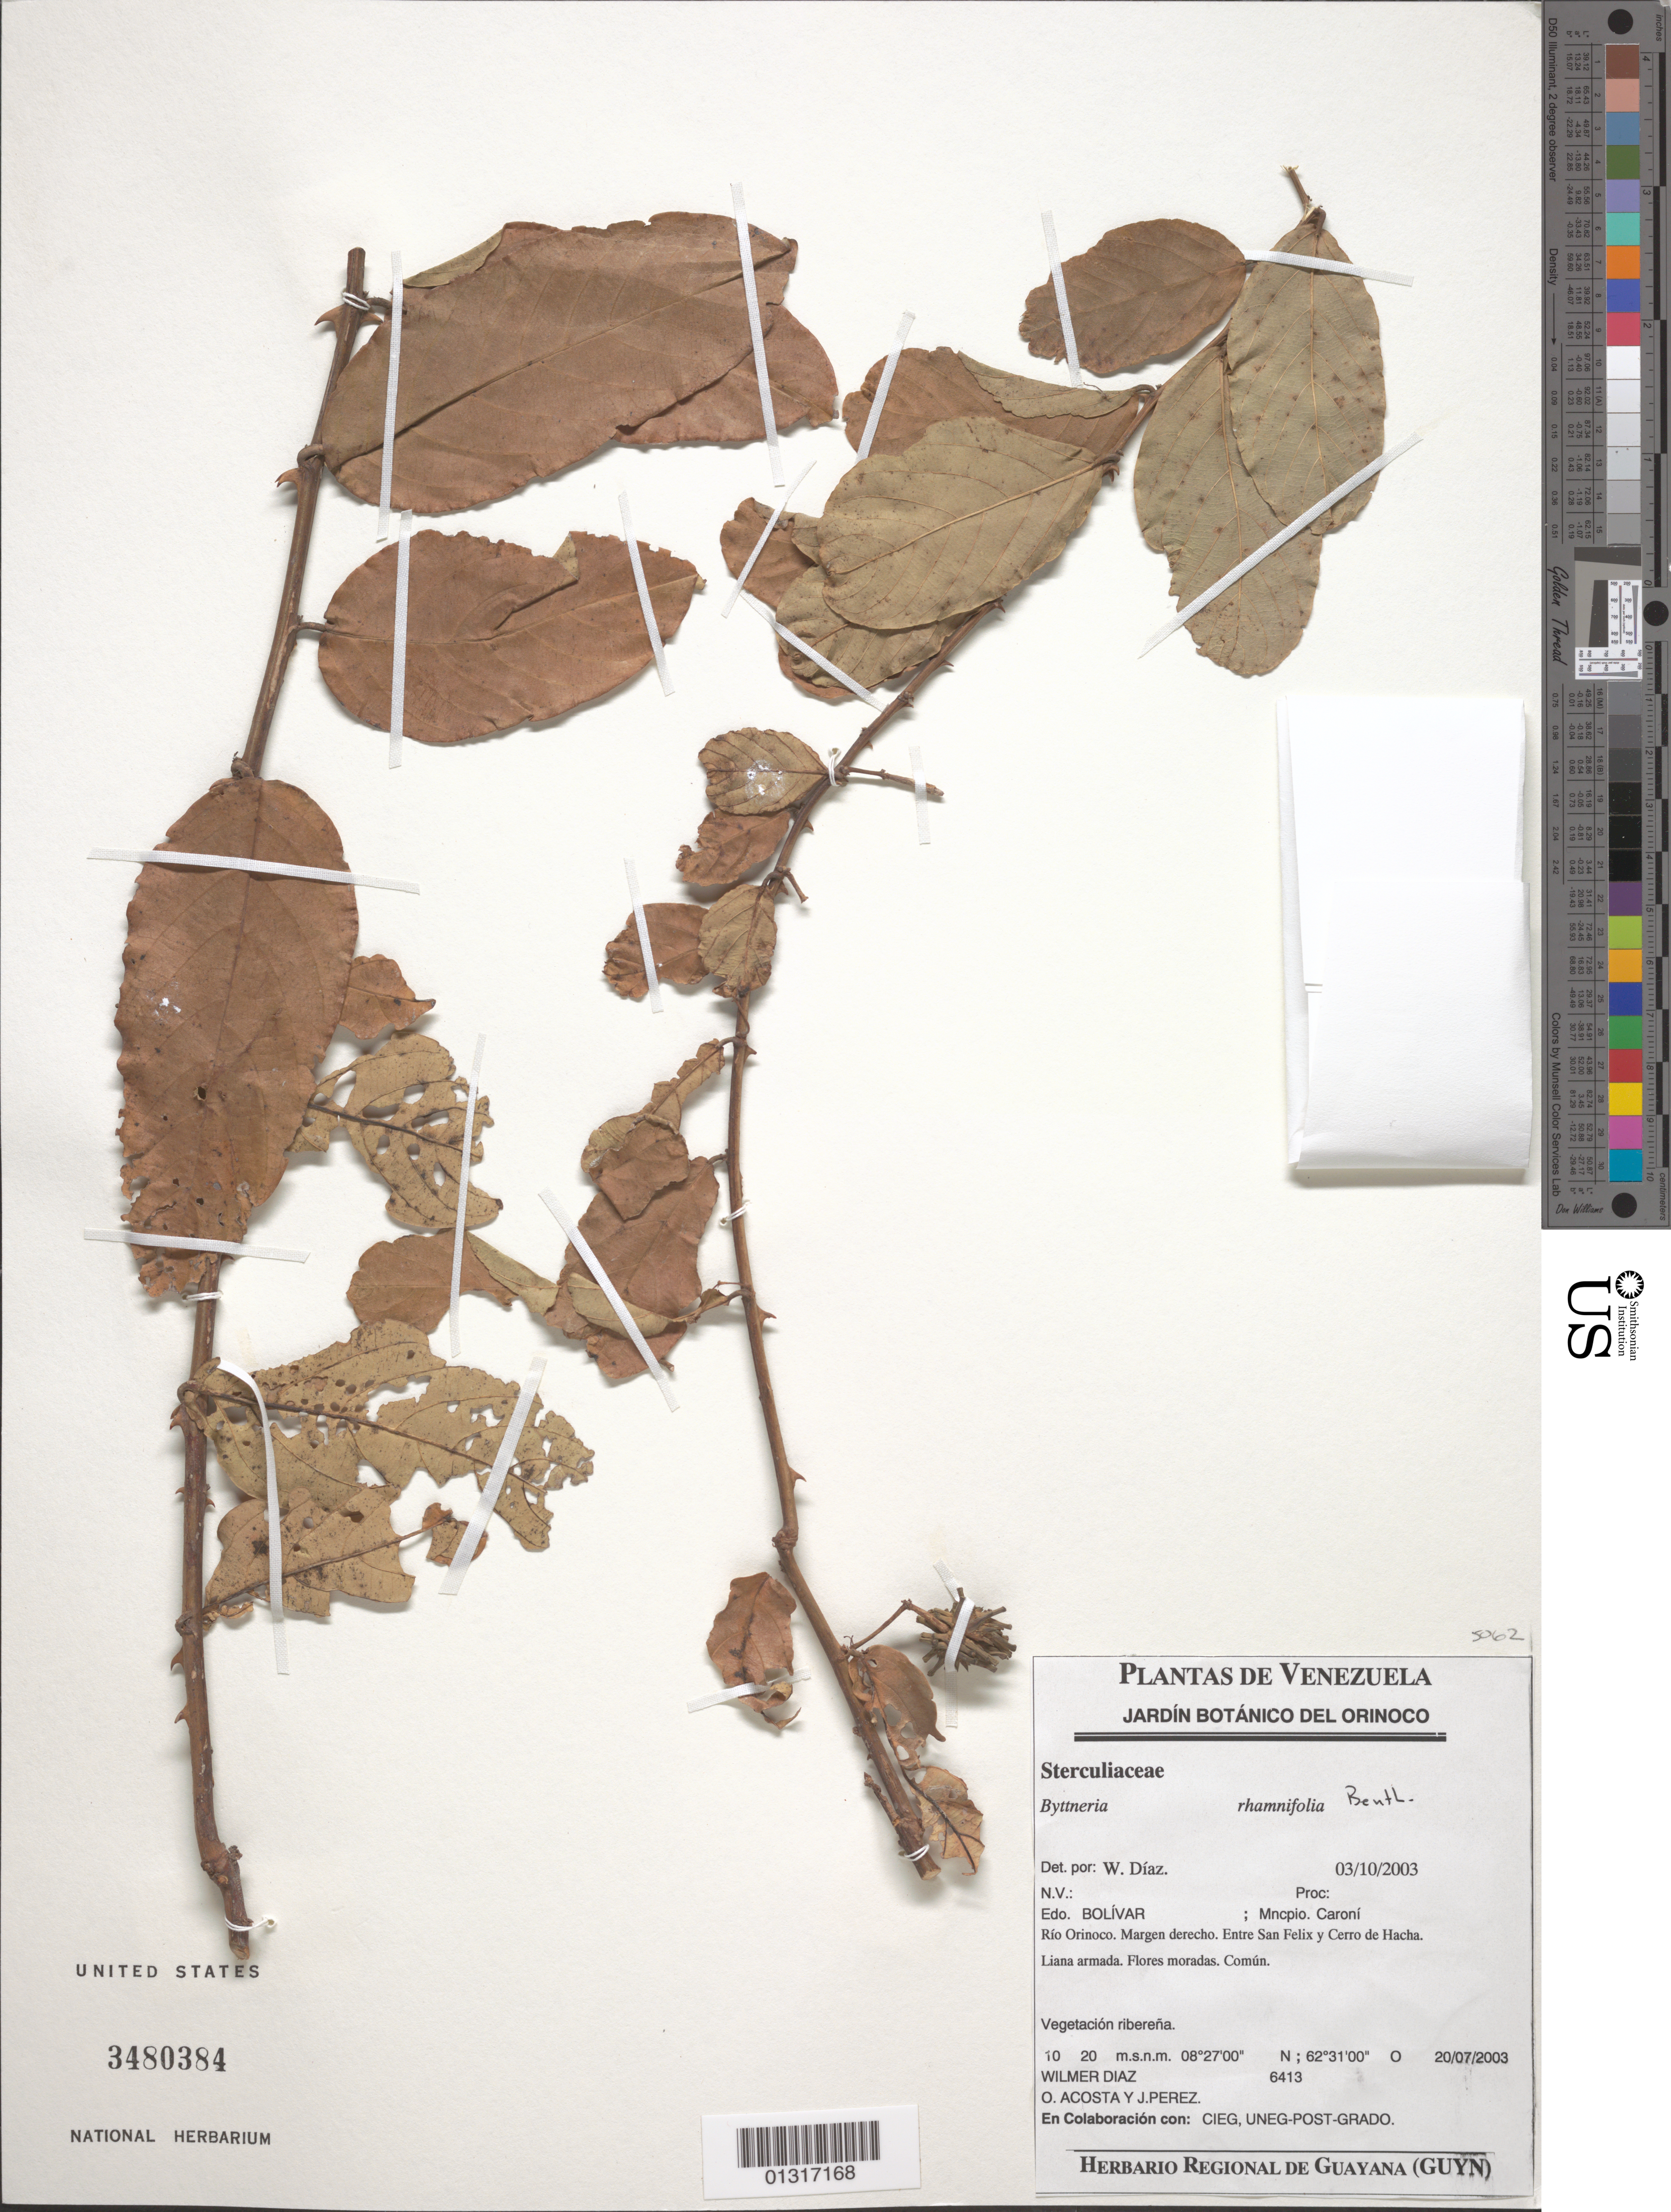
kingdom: Plantae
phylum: Tracheophyta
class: Magnoliopsida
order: Malvales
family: Malvaceae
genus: Byttneria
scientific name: Byttneria rhamnifolia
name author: Benth.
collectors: W. Díaz P., O. Acosta & Y. J. Perez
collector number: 6413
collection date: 2003-07-20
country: Venezuela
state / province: Bolívar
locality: Municio Caroni, Rio Orinoco, Entre San Felix y Cerro de Hacha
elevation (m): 10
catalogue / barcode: US 3480384